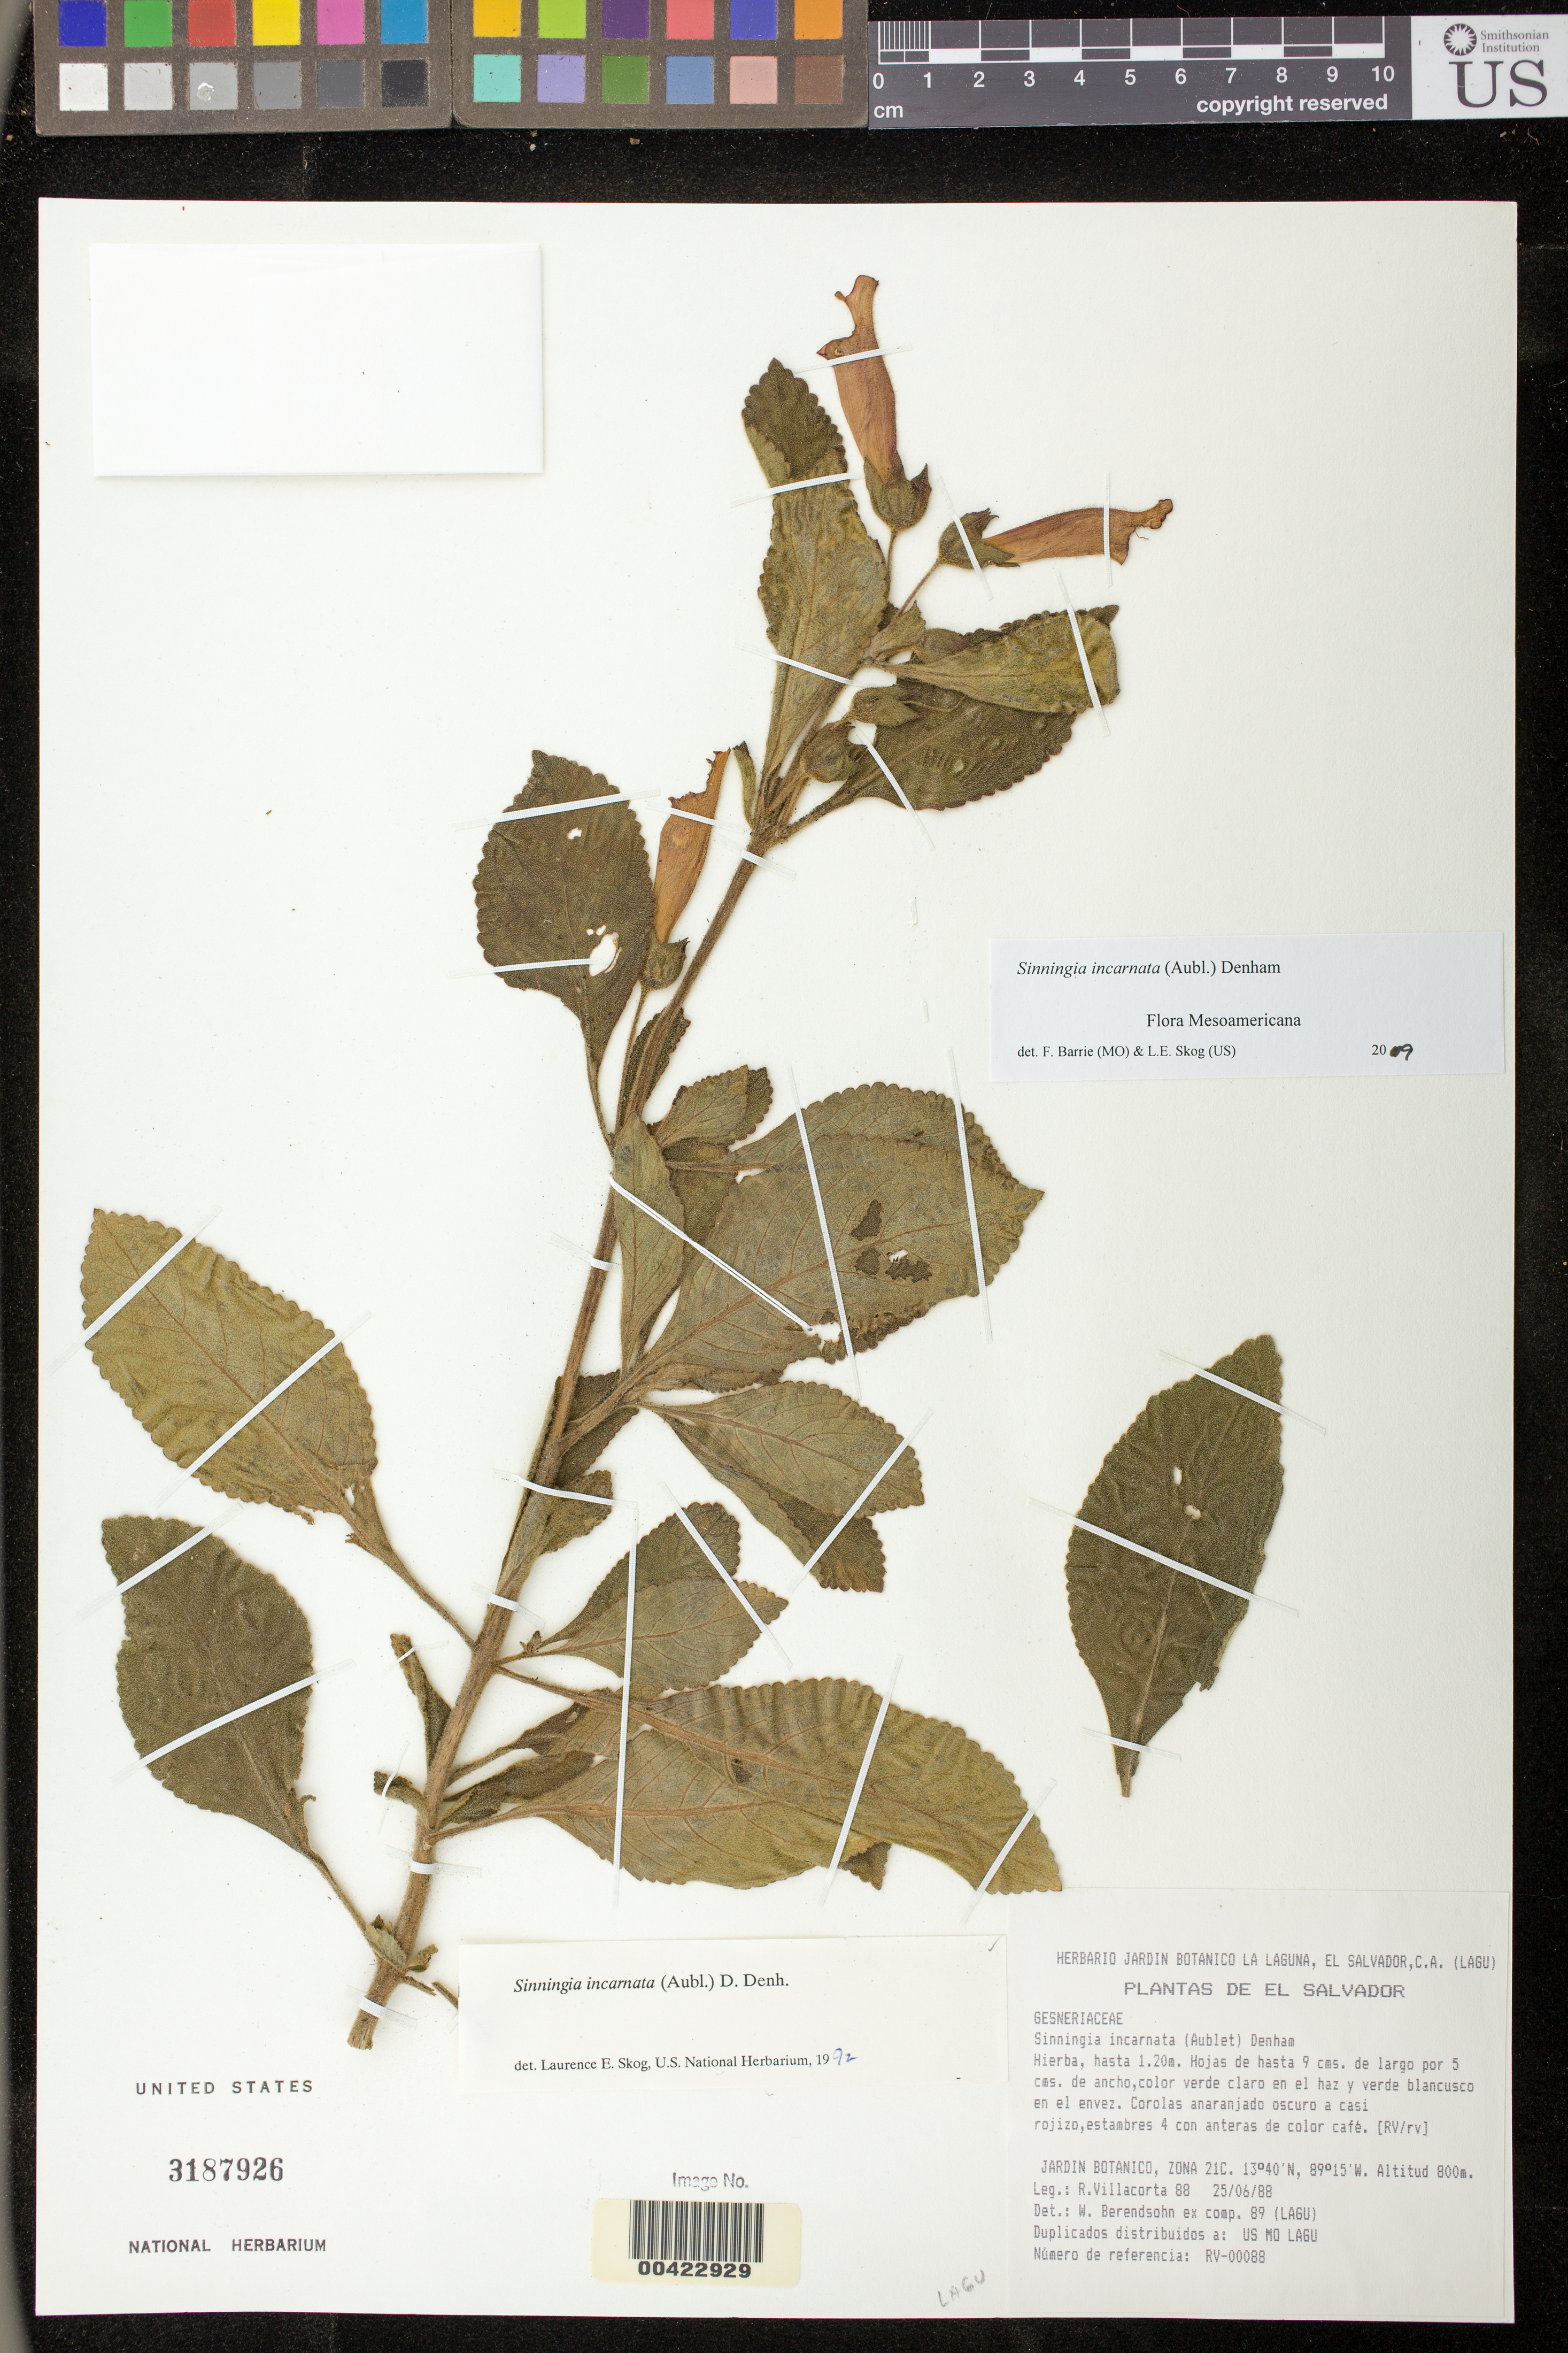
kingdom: Plantae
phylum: Tracheophyta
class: Magnoliopsida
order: Lamiales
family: Gesneriaceae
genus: Sinningia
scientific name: Sinningia incarnata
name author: (Aubl.) D.L. Denham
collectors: R. Villacorta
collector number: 88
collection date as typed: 25 Jun 1988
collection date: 1988-06-25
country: El Salvador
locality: El Salvador: Jardin Botanico, zona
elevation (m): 800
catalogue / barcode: US 3187926